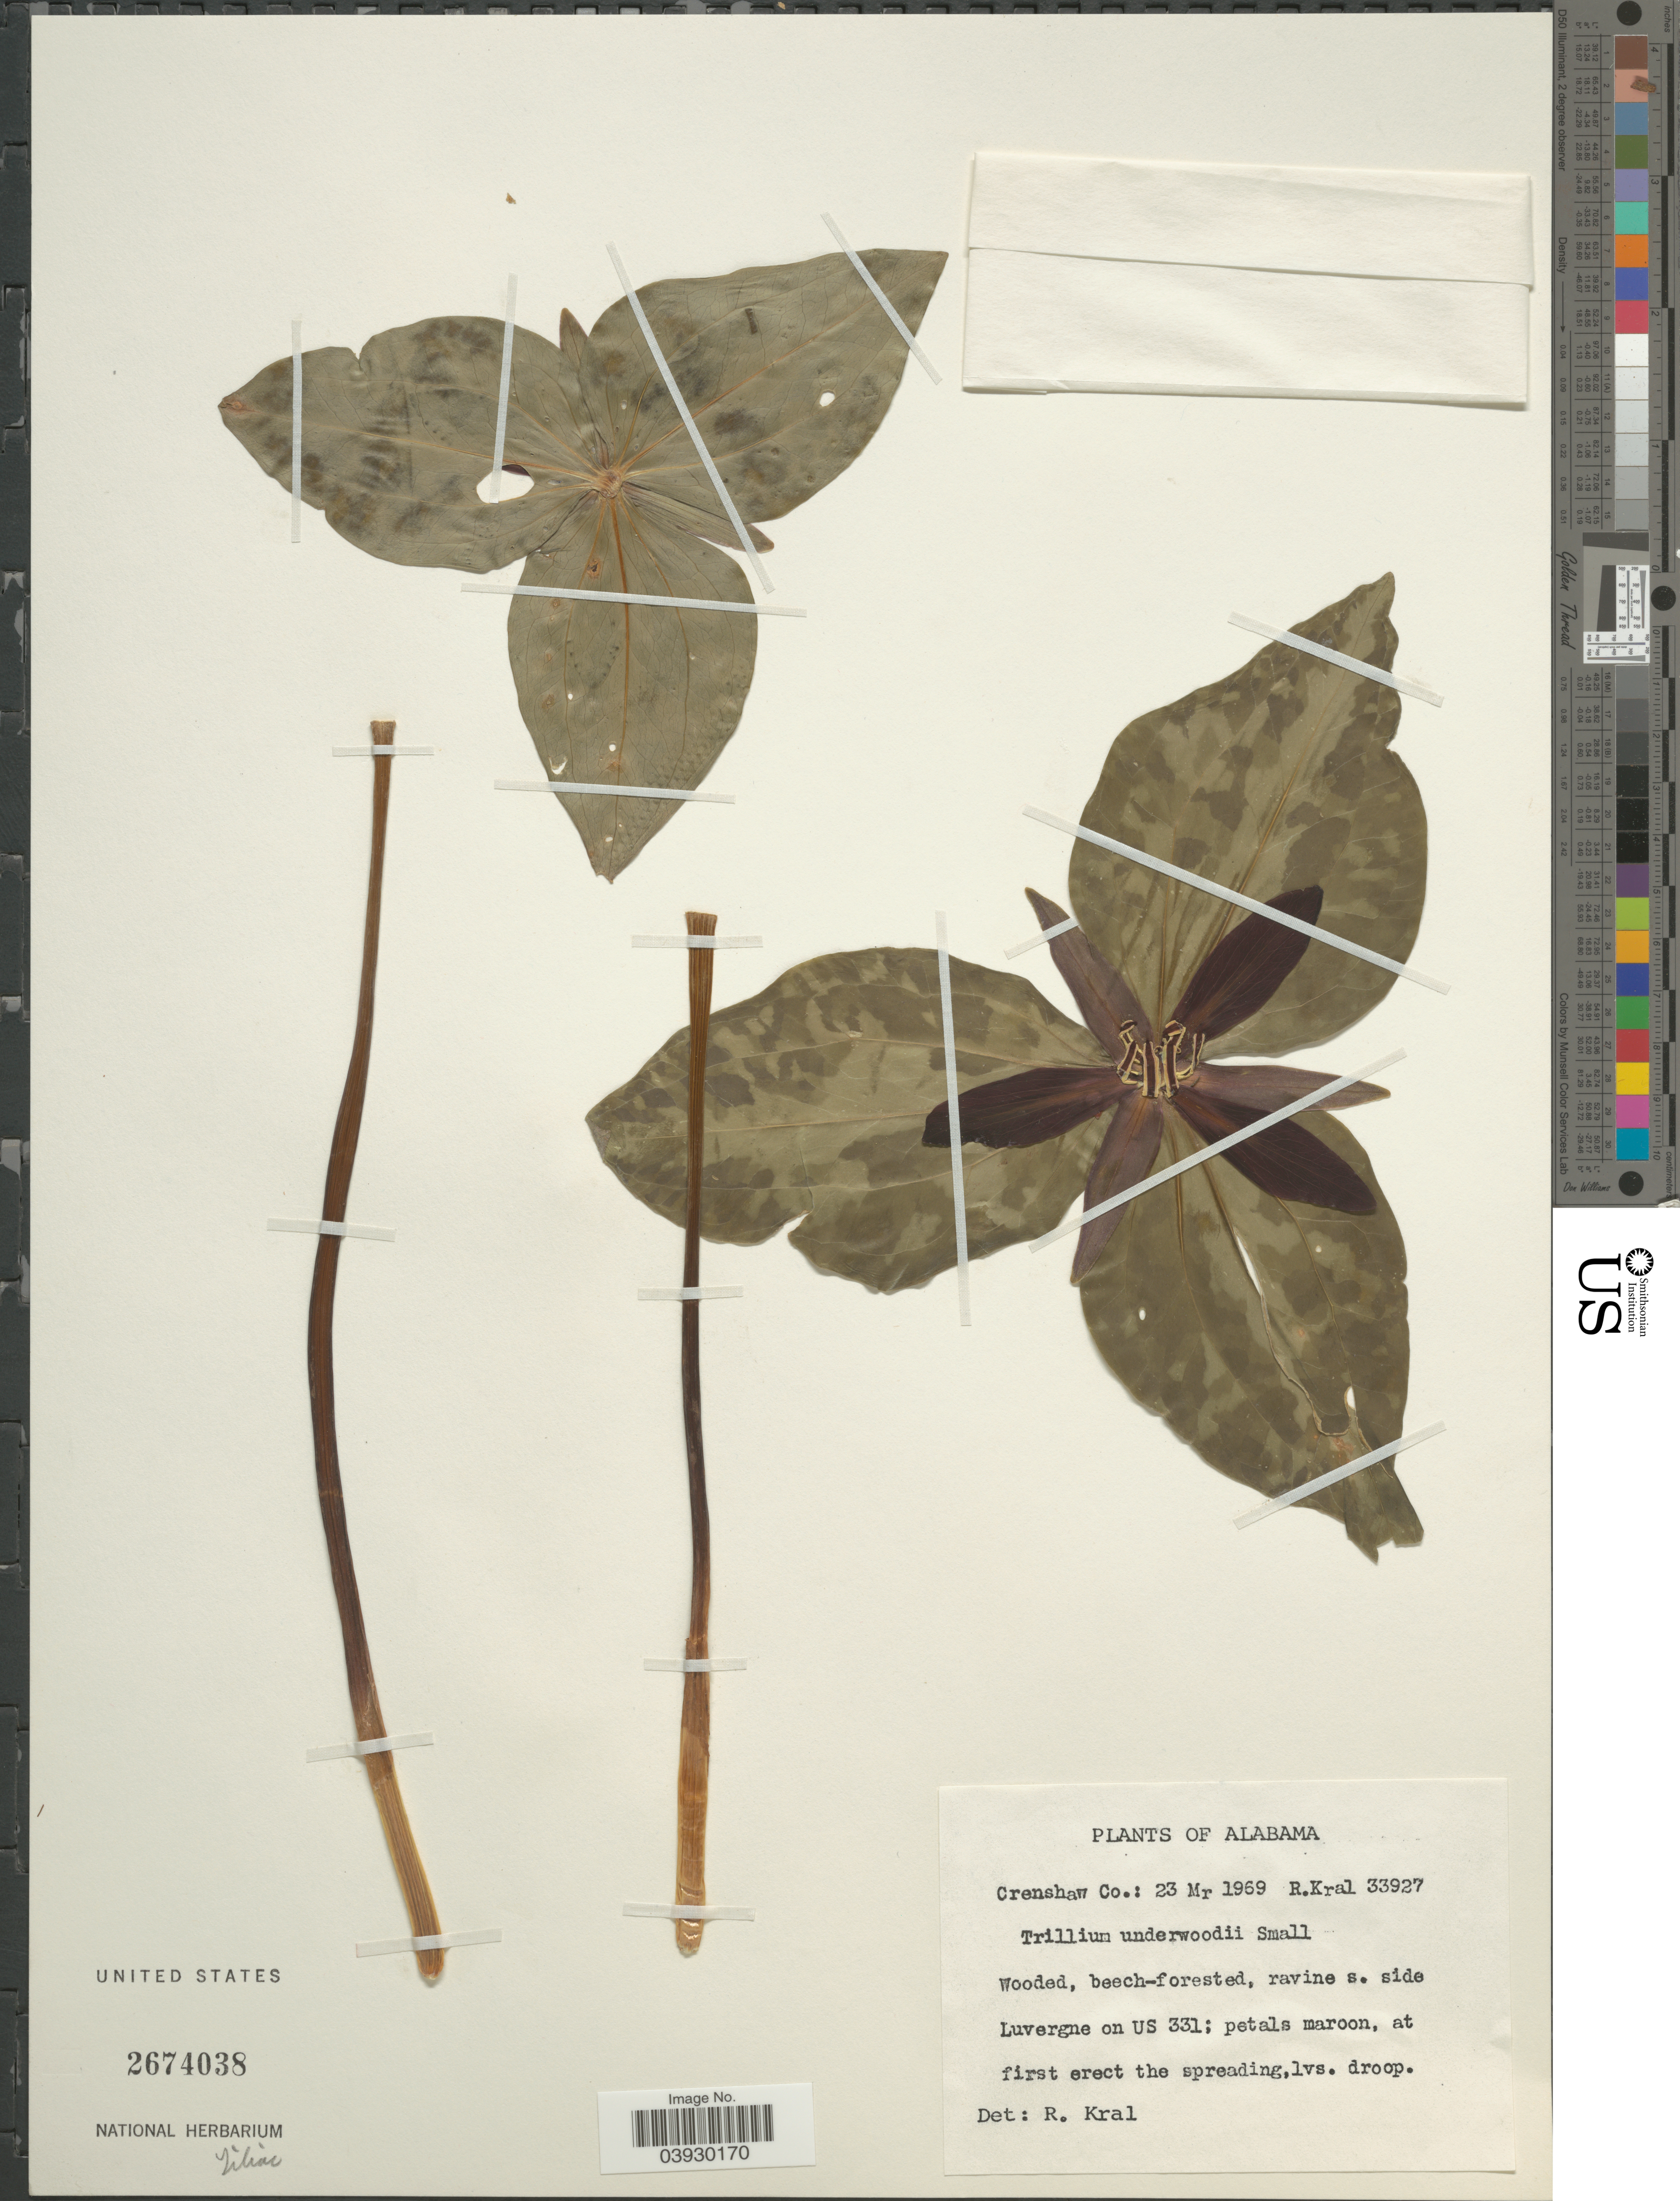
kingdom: Plantae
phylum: Tracheophyta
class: Liliopsida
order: Liliales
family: Melanthiaceae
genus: Trillium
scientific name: Trillium underwoodii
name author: Small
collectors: R. Kral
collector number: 33927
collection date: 1969-03-23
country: United States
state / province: Alabama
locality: Crenshaw County. Ravine s. side Luvergne on US 331.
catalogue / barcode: US 2674038